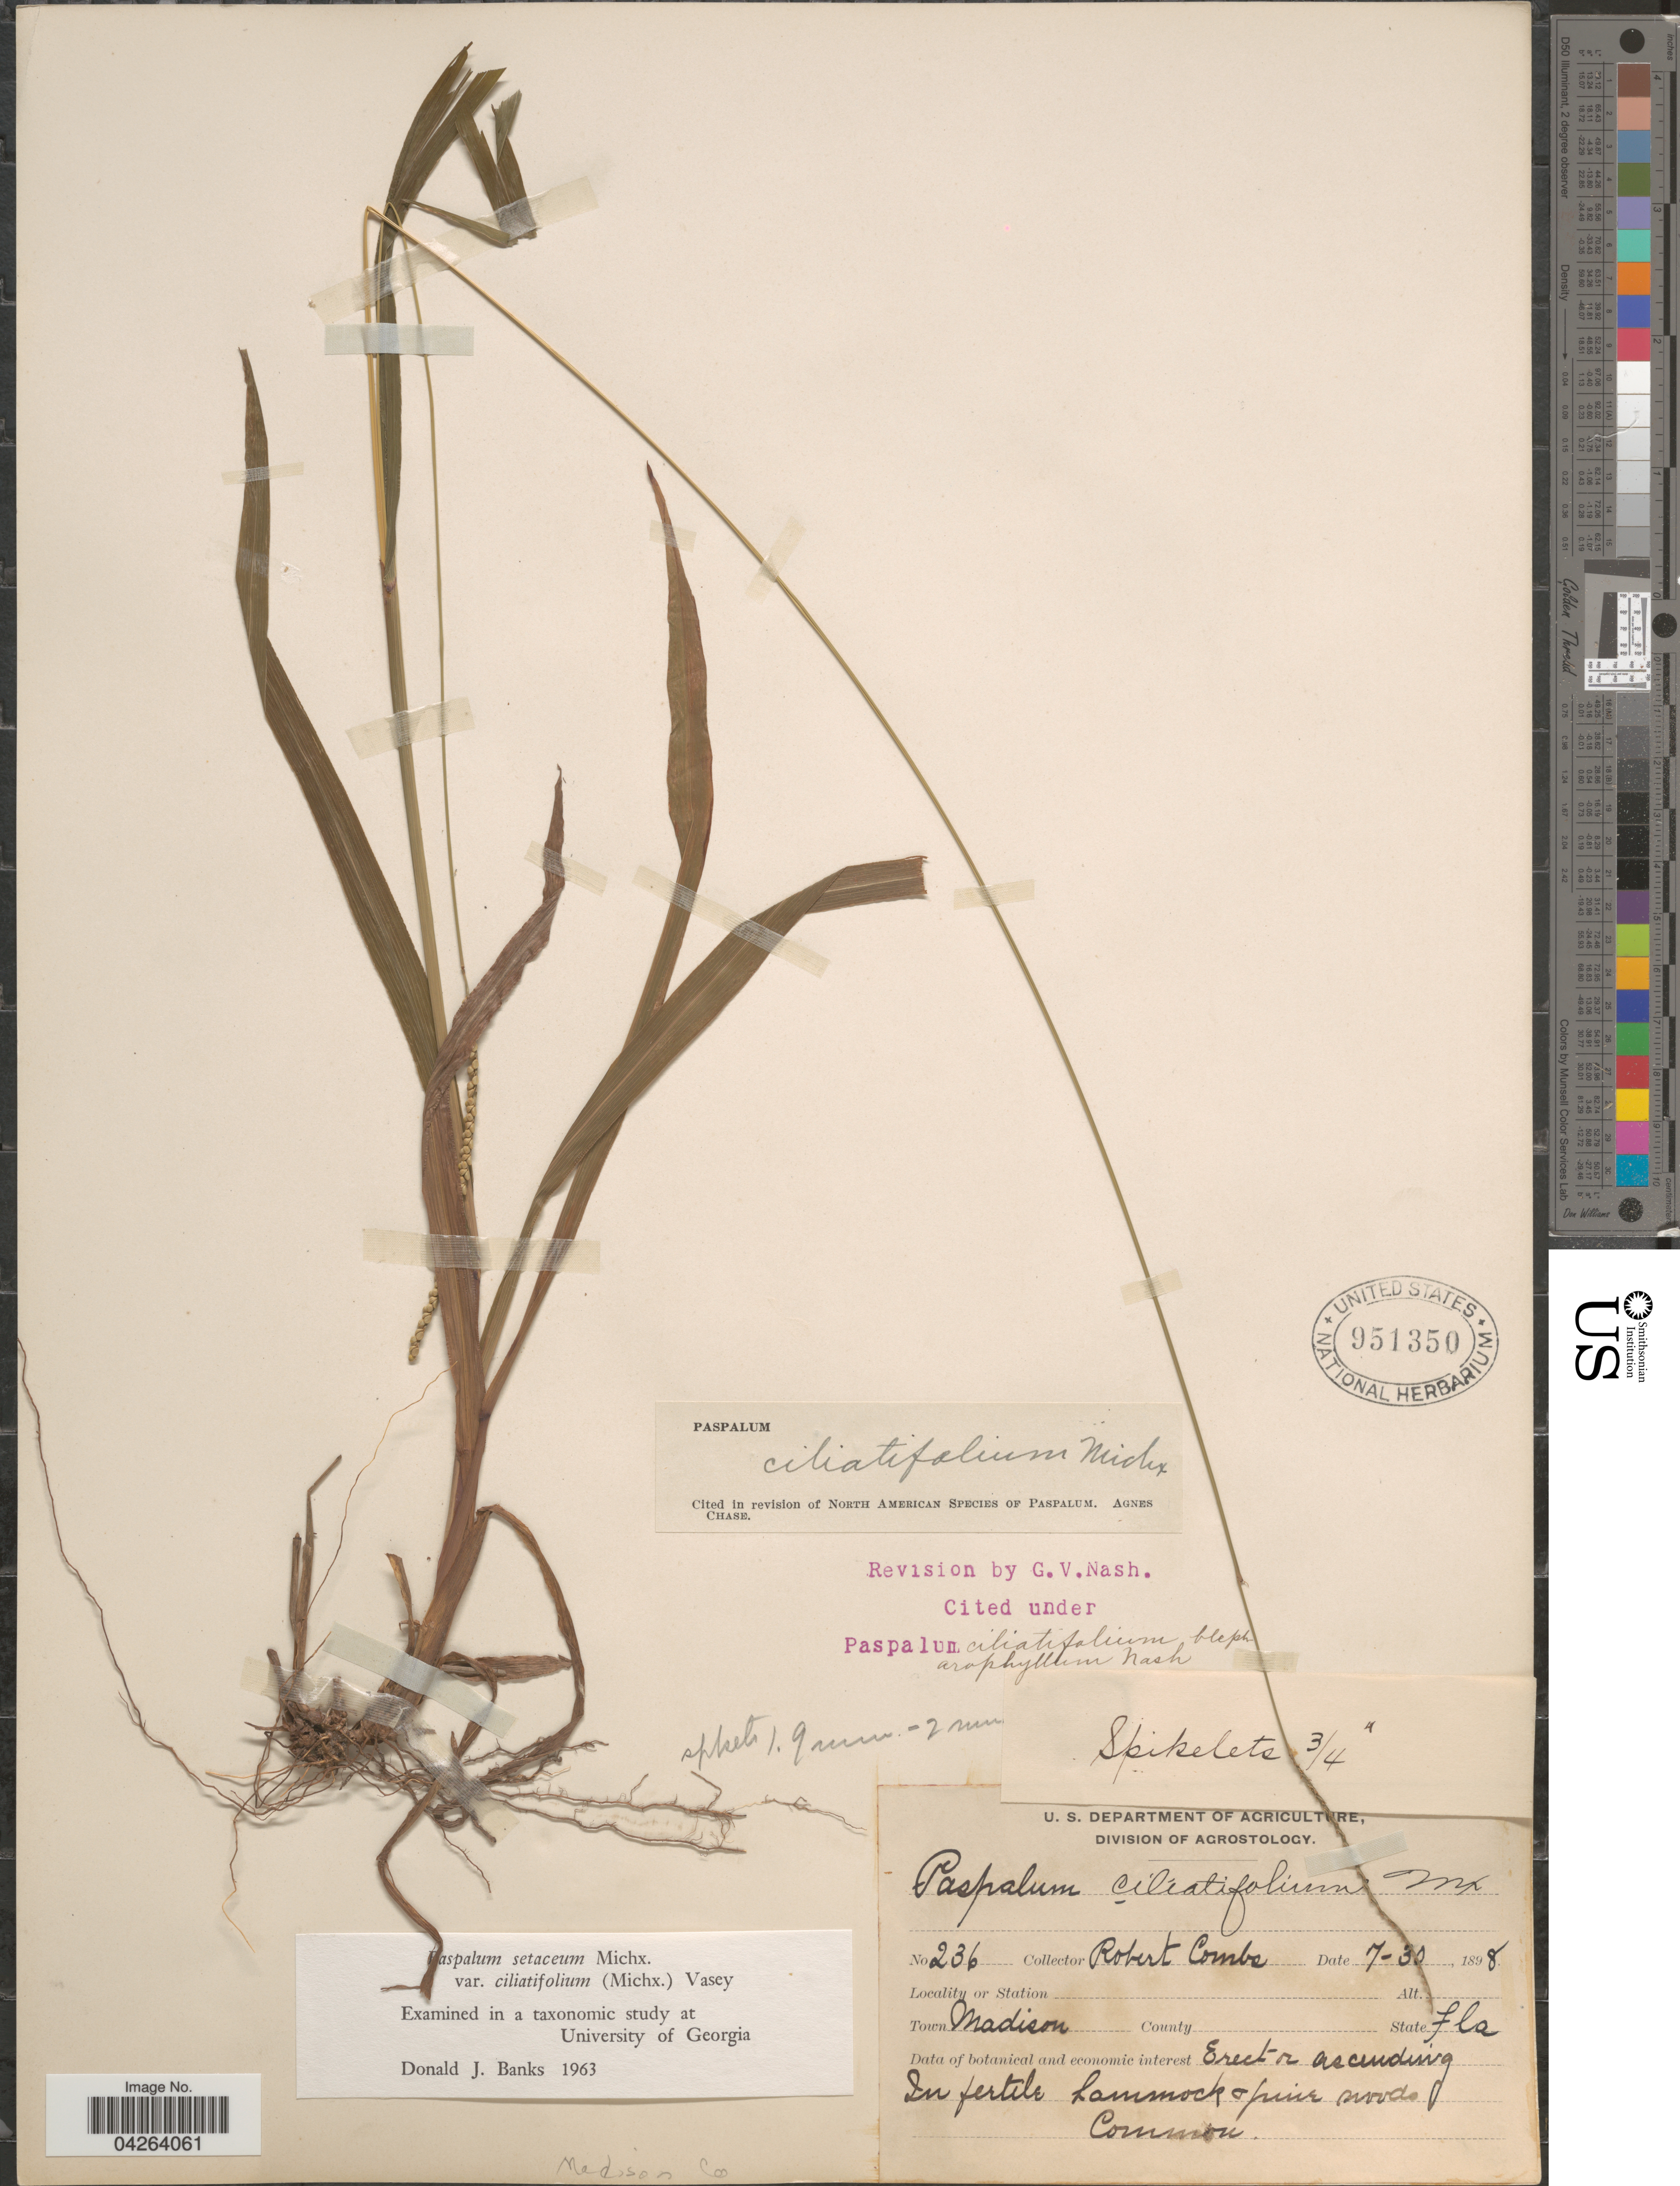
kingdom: Plantae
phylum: Tracheophyta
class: Liliopsida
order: Poales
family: Poaceae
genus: Paspalum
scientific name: Paspalum setaceum var. ciliatifolium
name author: (Michx.) Vasey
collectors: R. Combs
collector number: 236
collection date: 1898-07-30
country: United States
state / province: Florida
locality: Town Madison. In fertile hammock & pine woods. Madison Co.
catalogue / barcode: US 951350